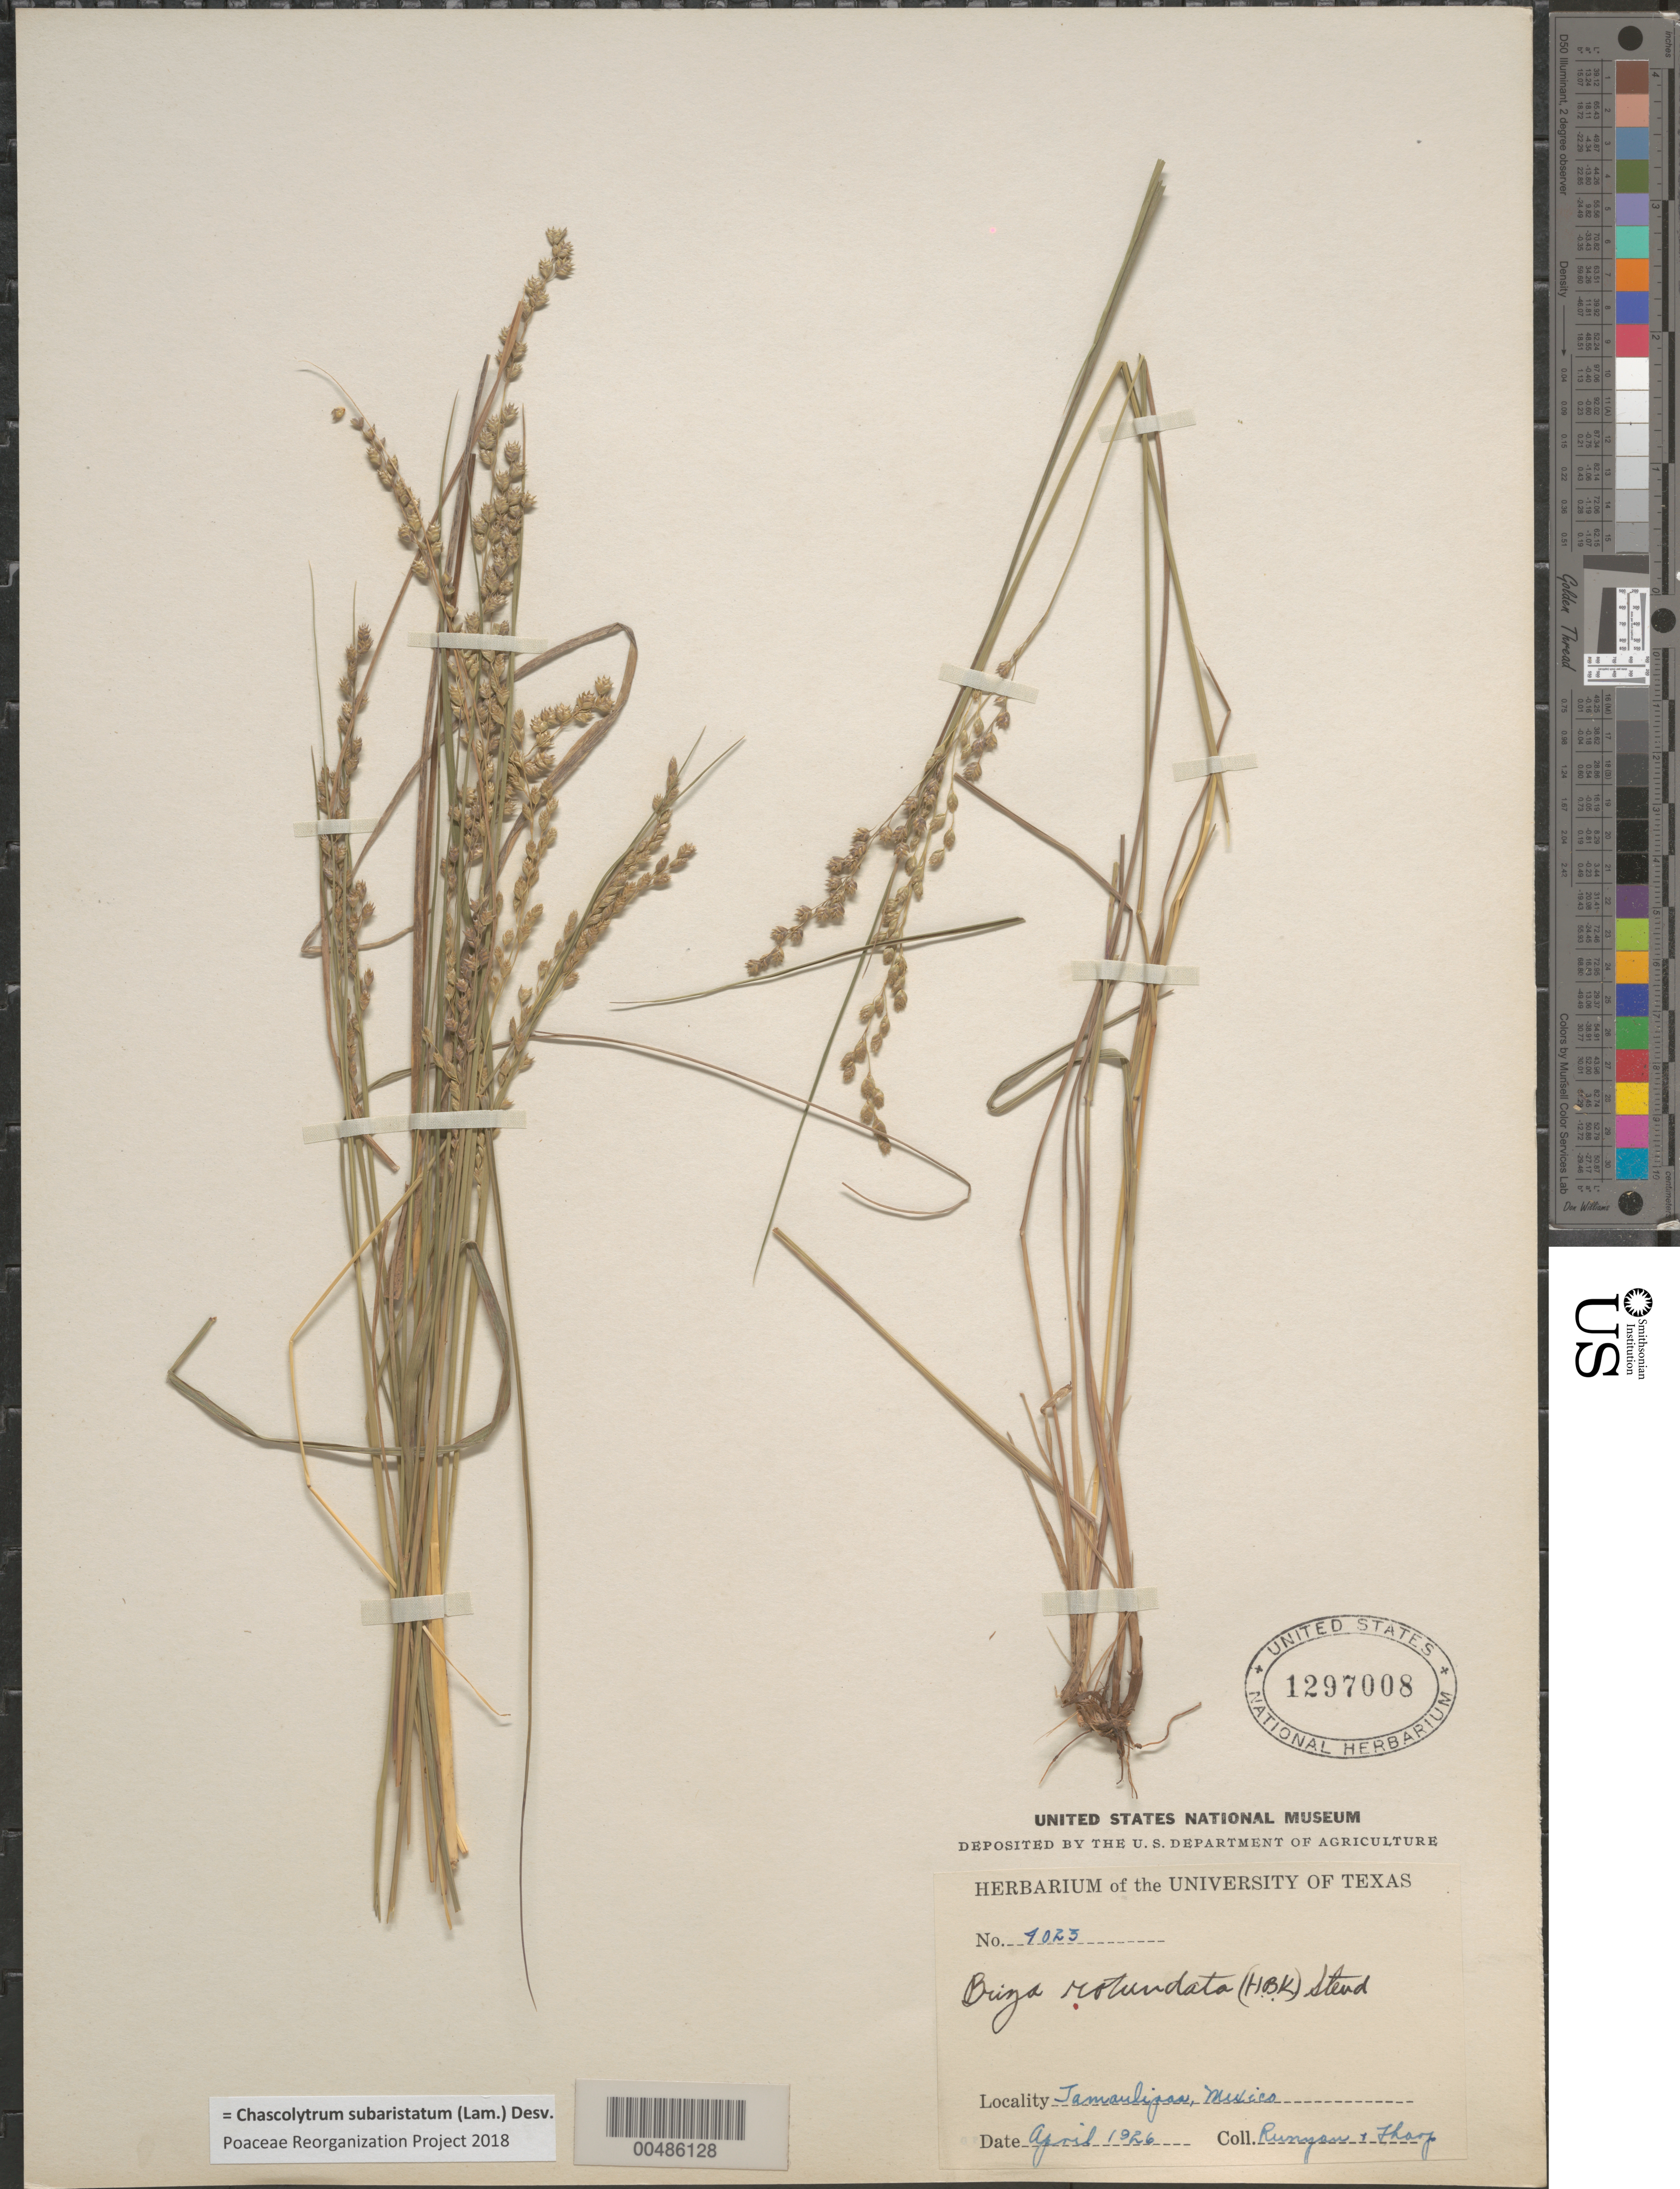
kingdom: Plantae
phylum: Tracheophyta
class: Liliopsida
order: Poales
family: Poaceae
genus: Chascolytrum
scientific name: Chascolytrum subaristatum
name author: (Lam.) Desv.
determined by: Poaceae Reorganization Project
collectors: R. Runyon & B. C. Tharp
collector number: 7023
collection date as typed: Apr 1926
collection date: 1926-04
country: Mexico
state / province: México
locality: Tamaulipas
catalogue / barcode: US 1297008